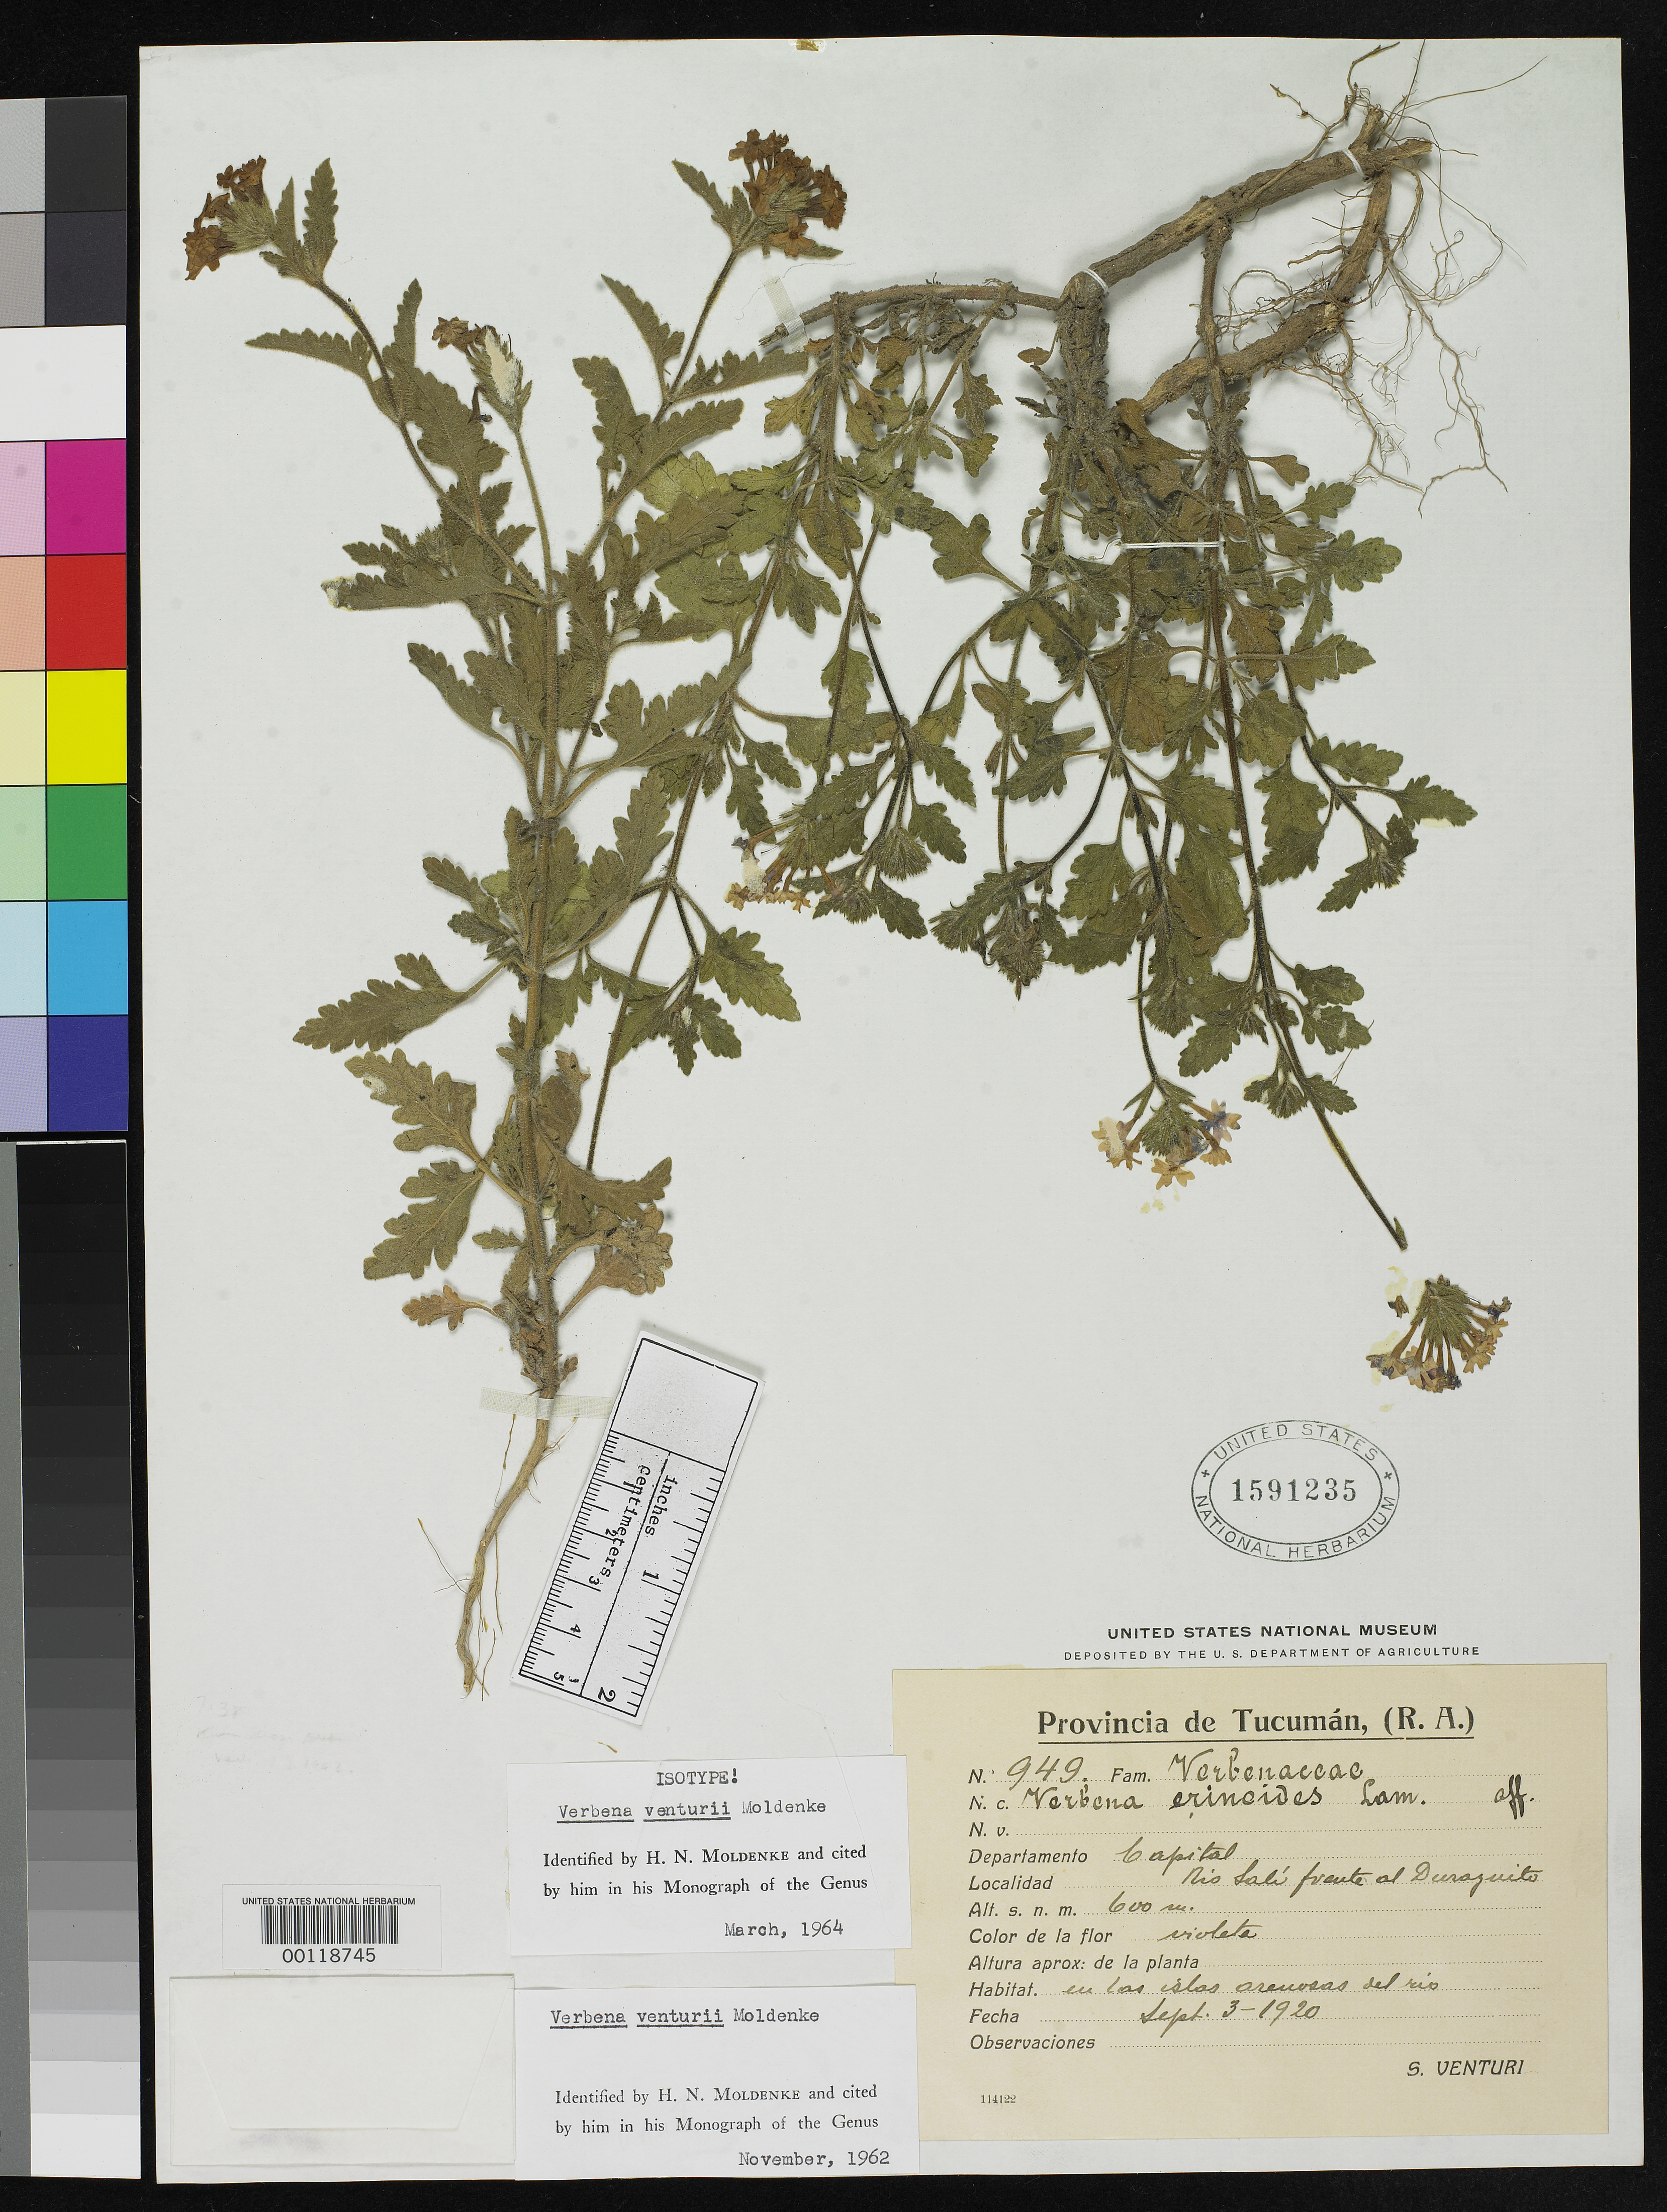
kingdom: Plantae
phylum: Tracheophyta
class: Magnoliopsida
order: Lamiales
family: Verbenaceae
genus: Verbena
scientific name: Verbena venturii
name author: Moldenke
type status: Isotype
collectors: S. Venturi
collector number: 949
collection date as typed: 03 Sep 1920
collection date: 1920-09-03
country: Argentina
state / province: Tucumán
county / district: Capital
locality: Rio Sali.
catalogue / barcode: US 1591235